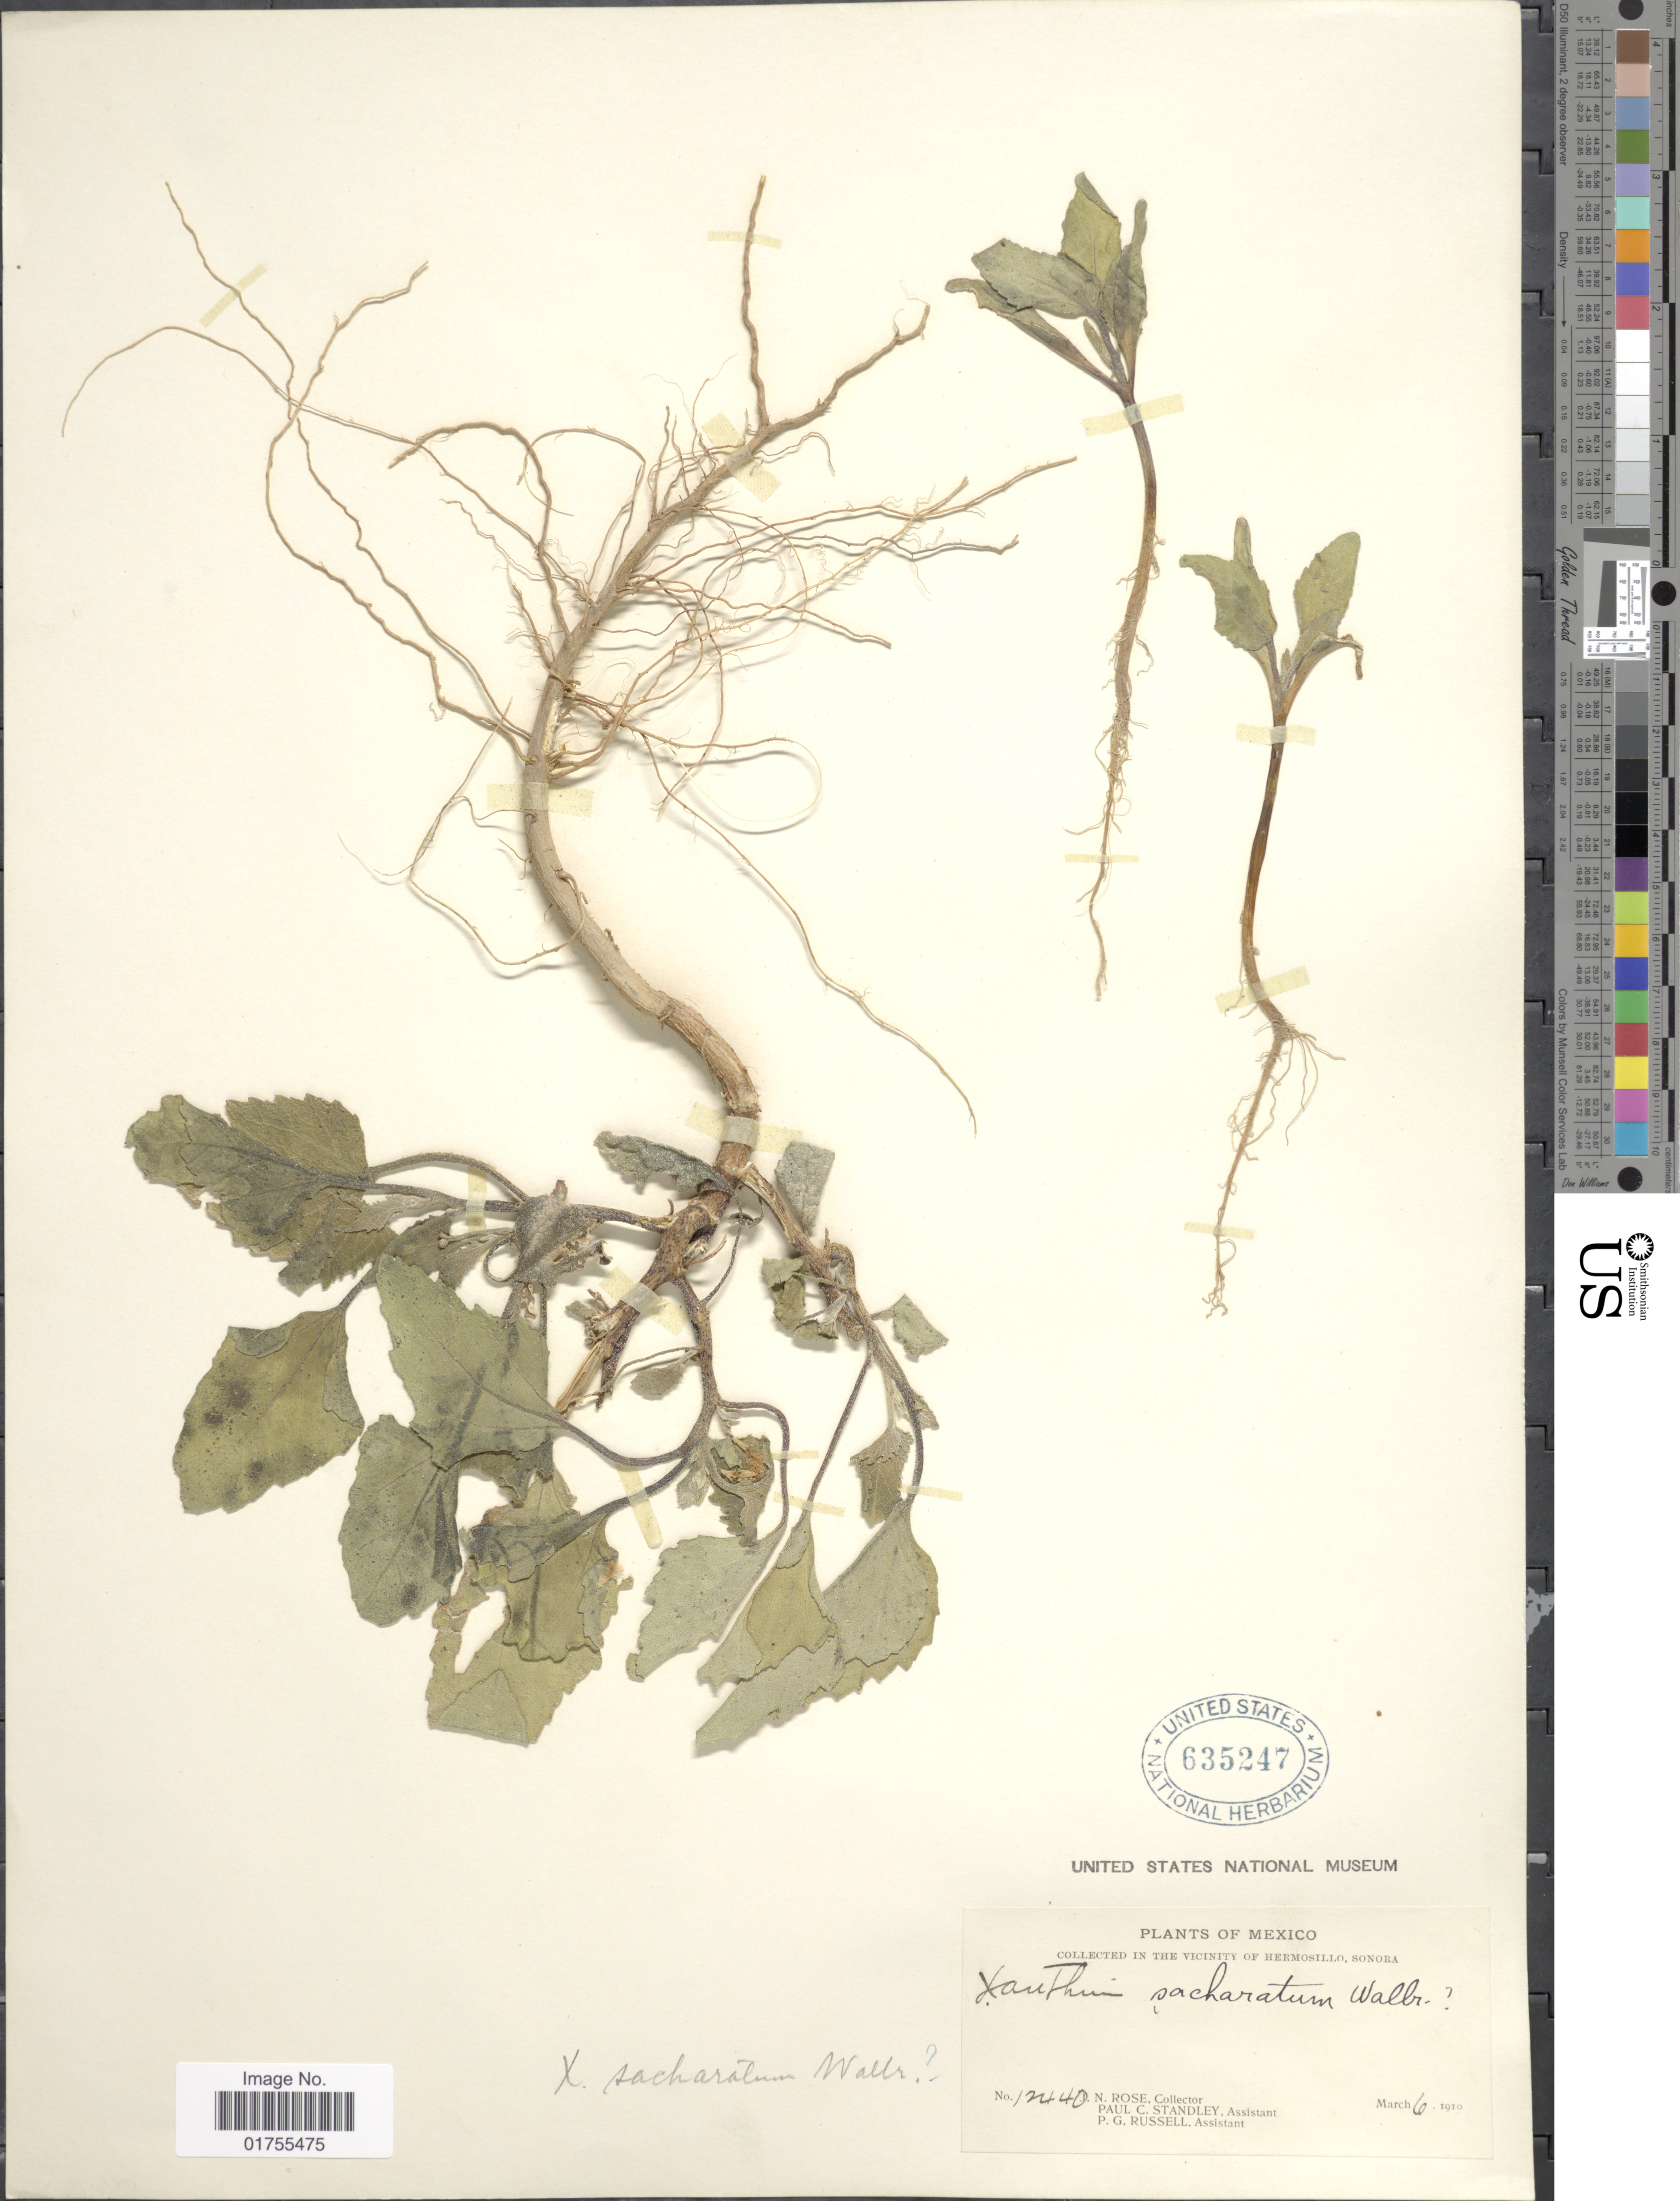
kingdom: Plantae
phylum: Tracheophyta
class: Magnoliopsida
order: Asterales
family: Asteraceae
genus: Xanthium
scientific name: Xanthium strumarium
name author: L.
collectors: J. N. Rose, P. C. Standley & P. G. Russell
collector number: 12440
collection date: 1910-03-06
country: Mexico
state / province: Sonora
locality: In the Vicinity of Hermosillo, Sonora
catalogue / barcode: US 635247